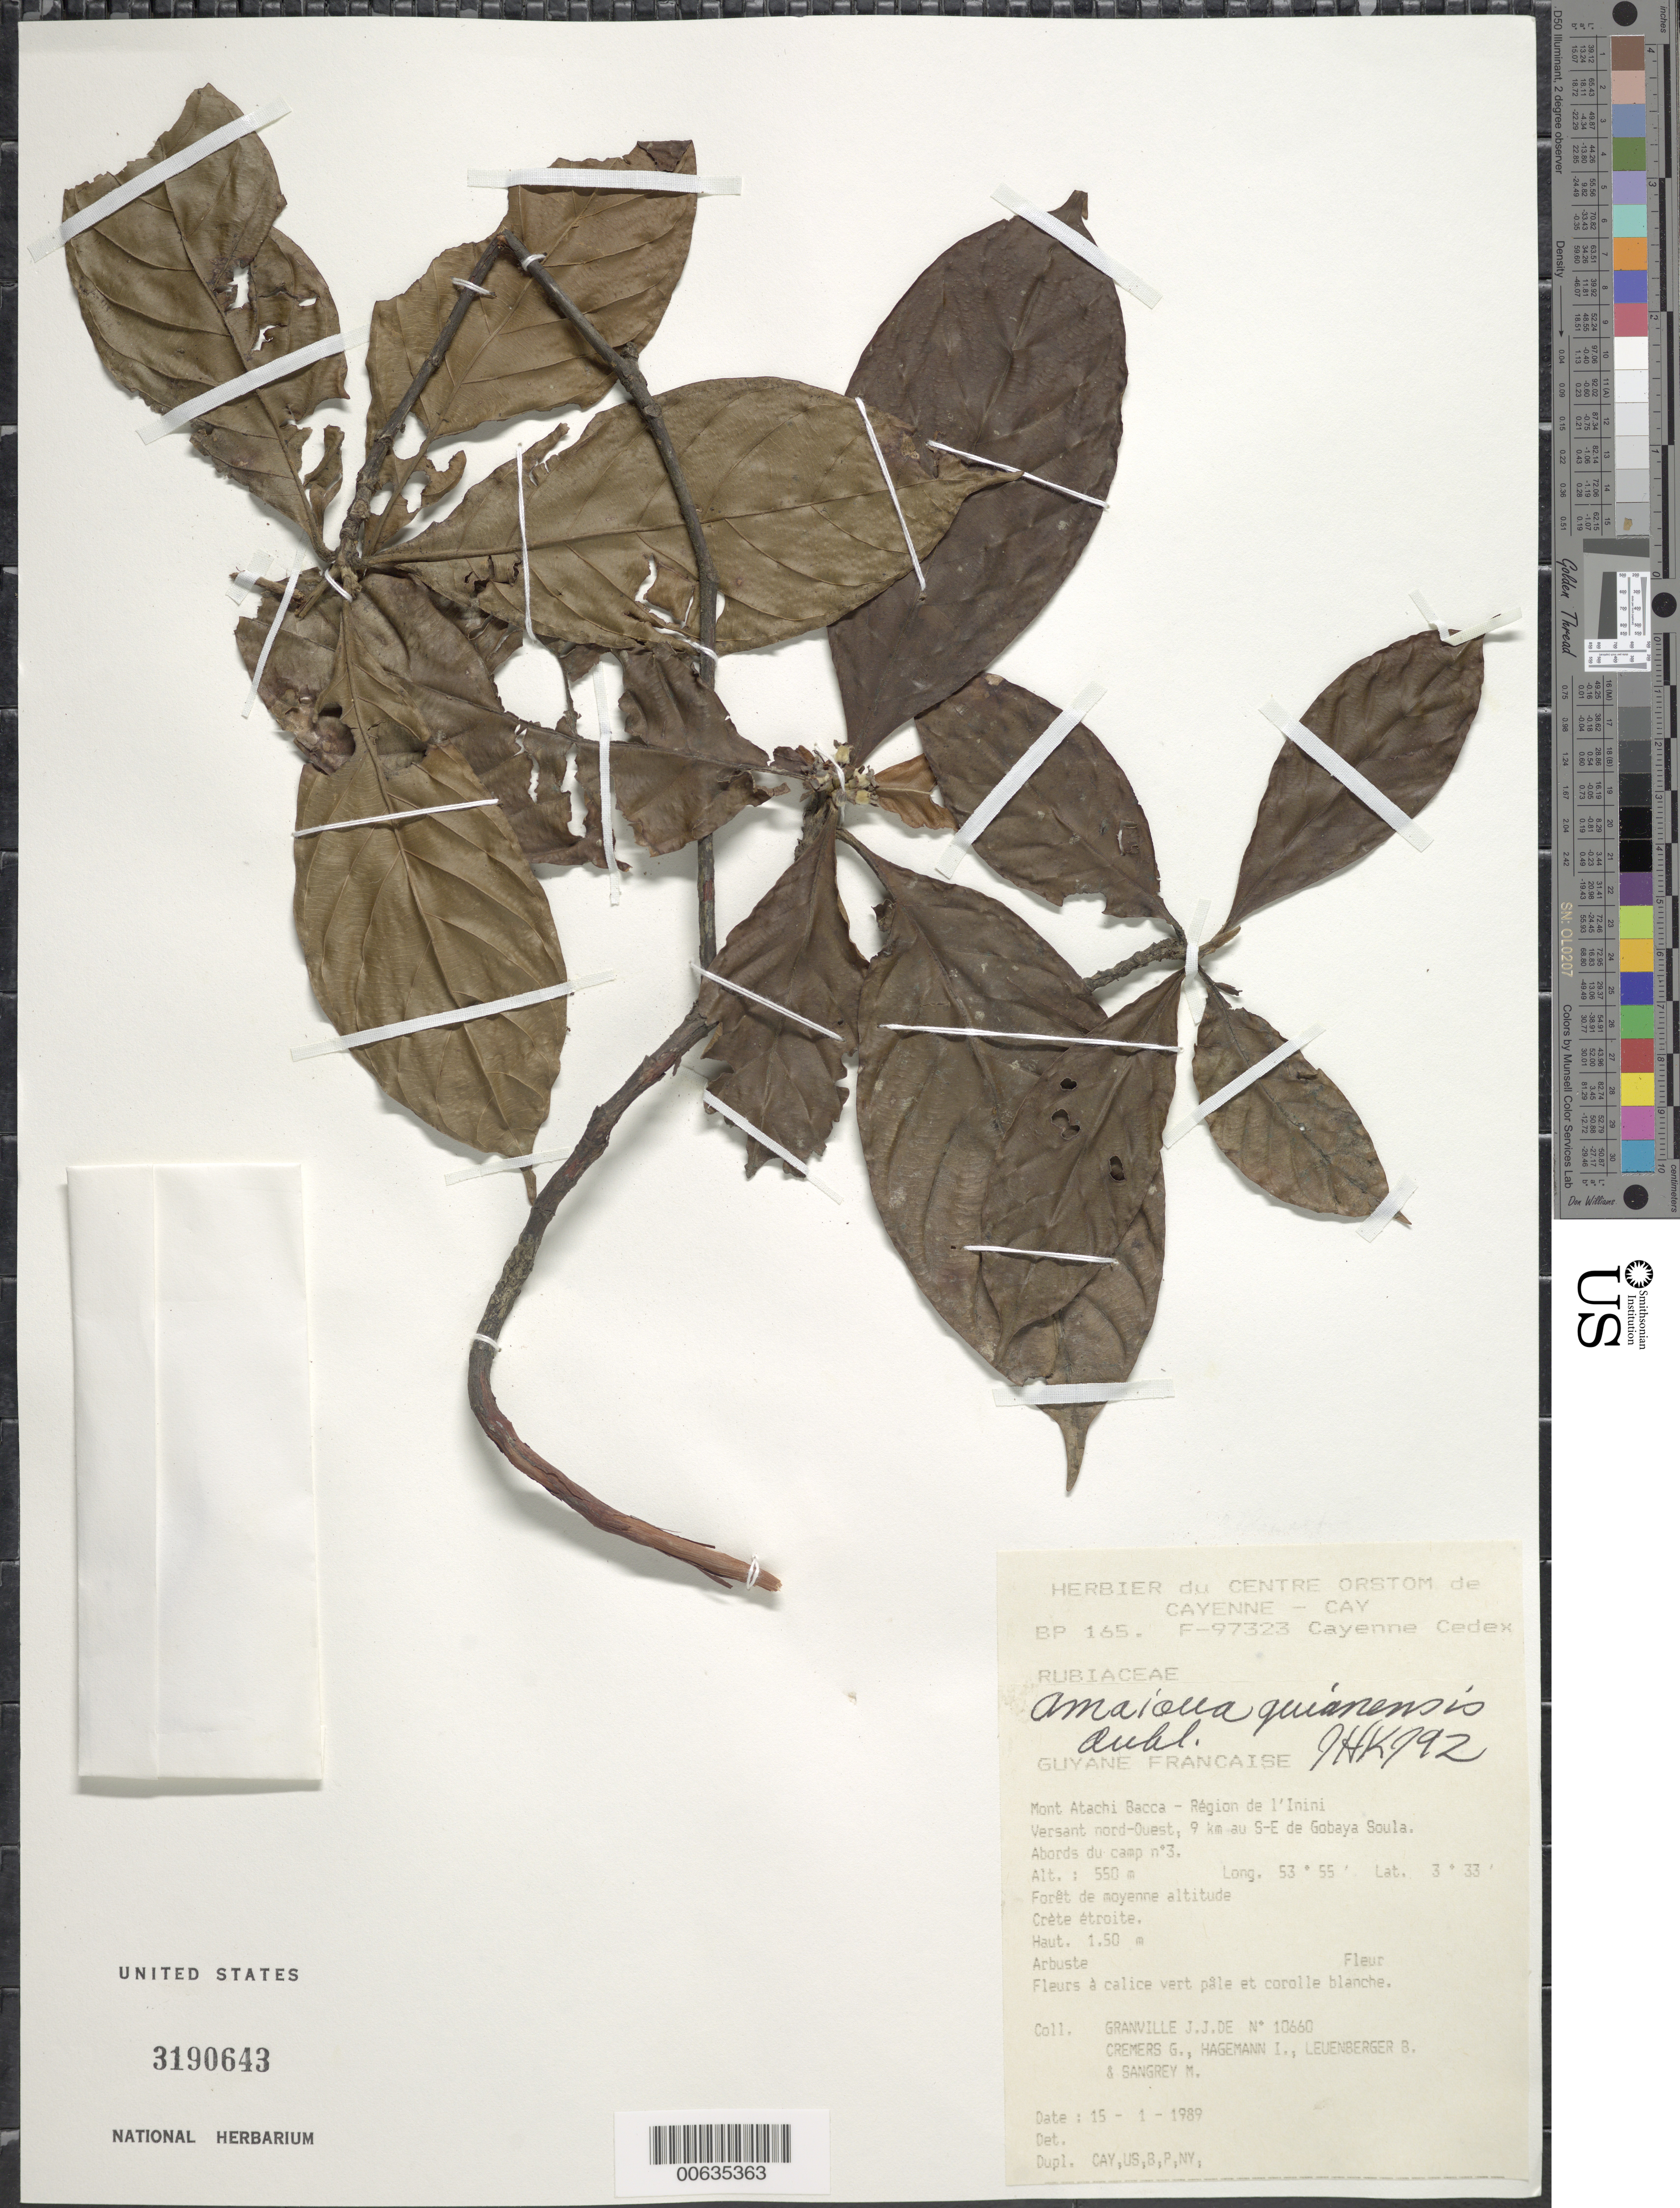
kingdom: Plantae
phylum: Tracheophyta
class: Magnoliopsida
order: Gentianales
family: Rubiaceae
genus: Amaioua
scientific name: Amaioua guianensis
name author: Aubl.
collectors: J.-J. de Granville, G. Cremers, J. Hagemann, B. E. Leuenberger & M. S. Sangrey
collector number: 10660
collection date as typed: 15-Jan-89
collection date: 1989-01-15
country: French Guiana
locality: Mont Atachi Bacca, région de l'Inini, 9 km SE Gobaya Soula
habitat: Forest at middle altitude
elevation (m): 550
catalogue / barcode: US 3190643